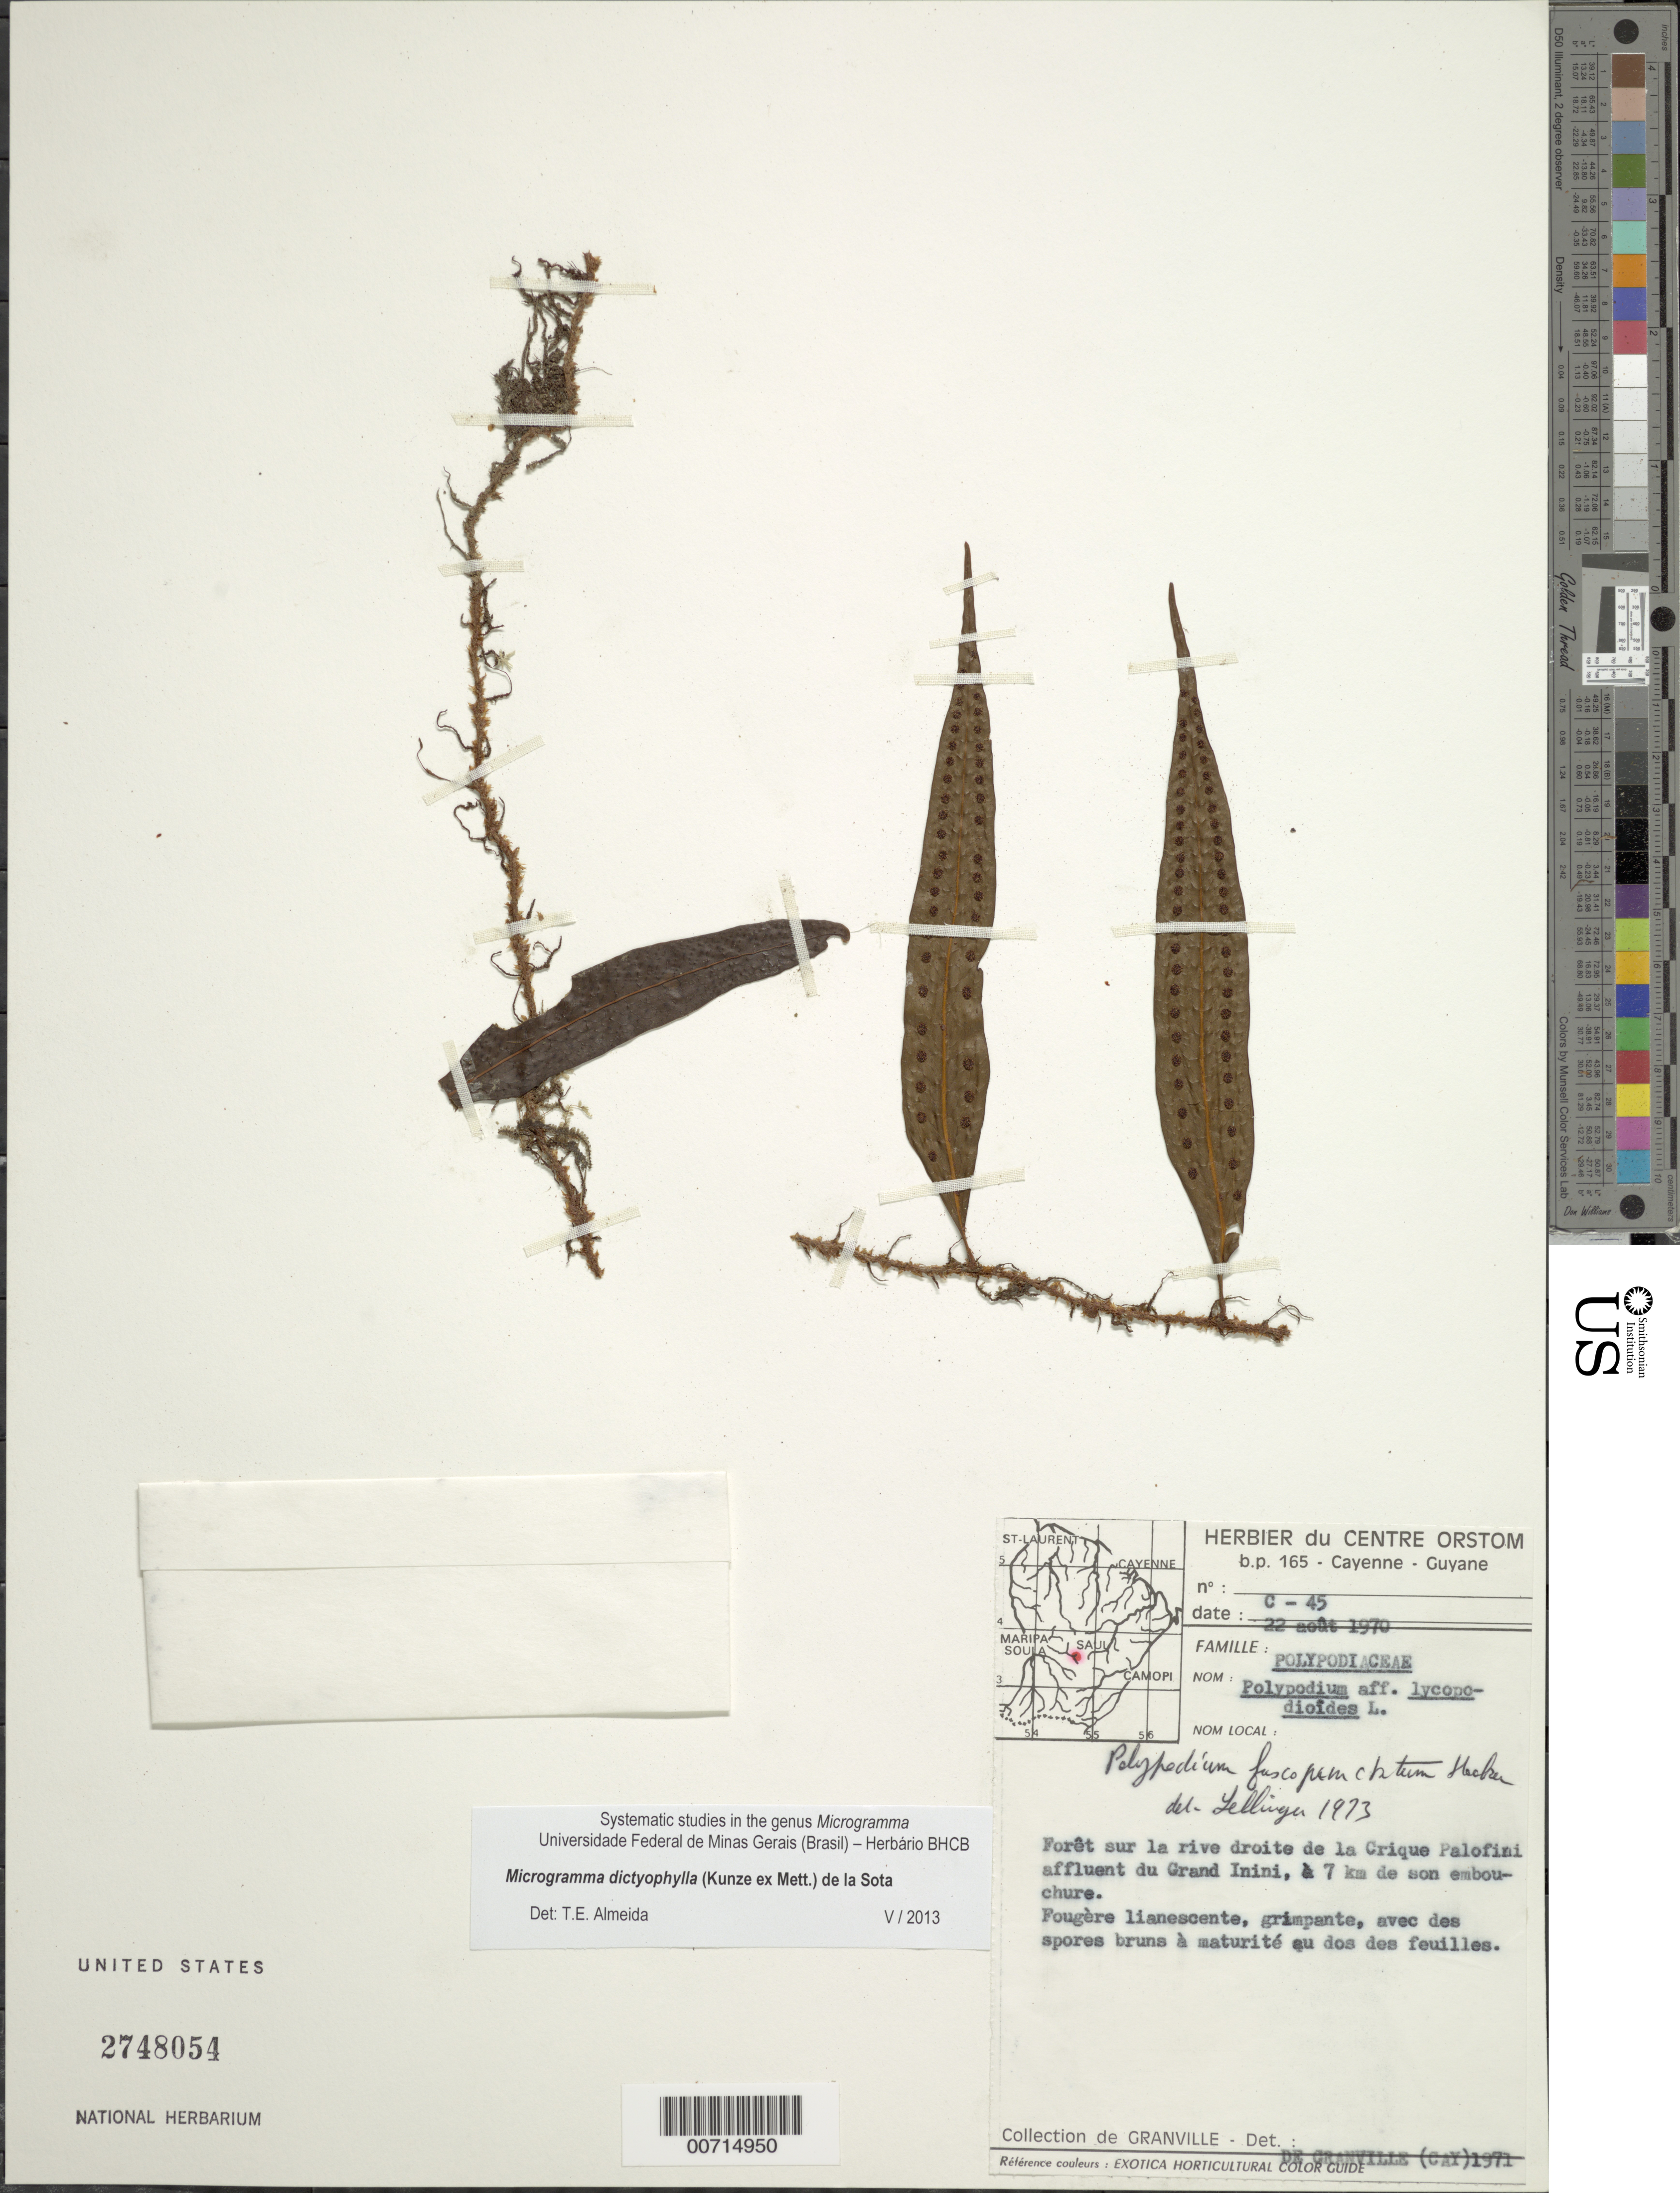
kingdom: Plantae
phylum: Tracheophyta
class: Polypodiopsida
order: Polypodiales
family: Polypodiaceae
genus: Microgramma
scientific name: Microgramma dictyophylla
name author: (Kunze ex Mett.) de la Sota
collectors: J.-J. de Granville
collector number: C 45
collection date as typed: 22-Aug-70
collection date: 1970-08-22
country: French Guiana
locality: Crique Palofini, affl. of Grand Inini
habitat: Forêt sur la rive droite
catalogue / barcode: US 2748054